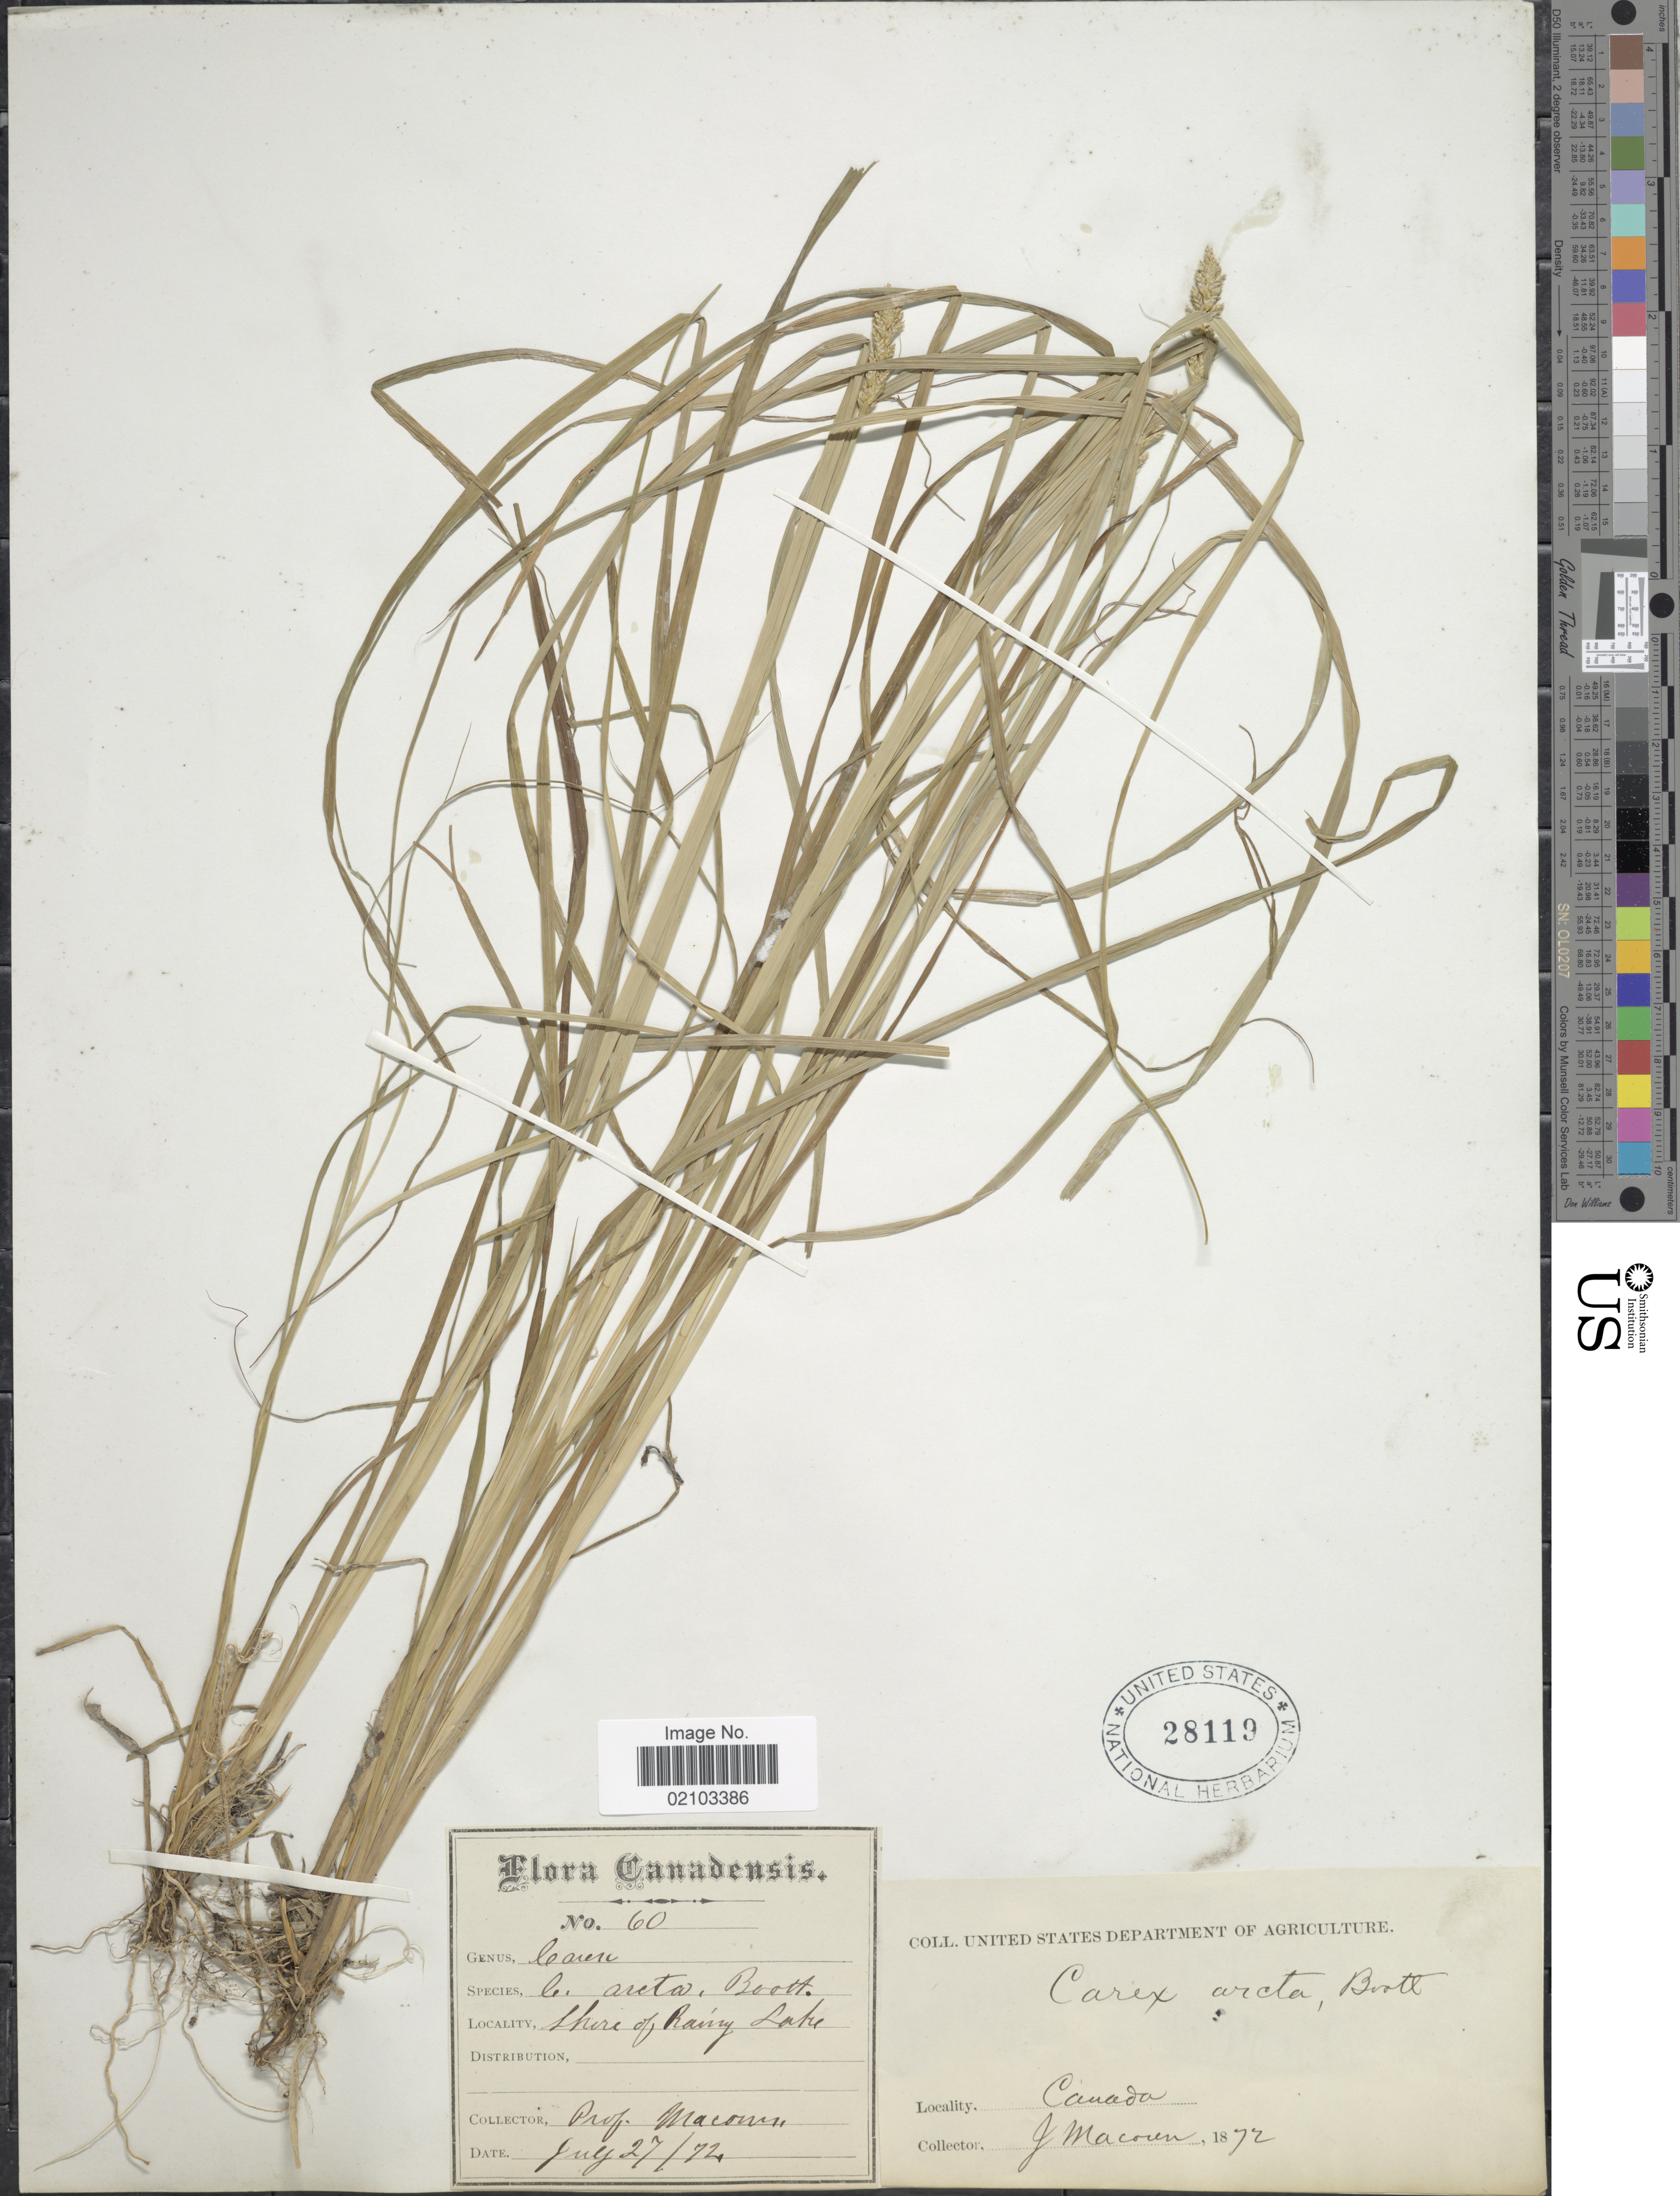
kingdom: Plantae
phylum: Tracheophyta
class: Liliopsida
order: Poales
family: Cyperaceae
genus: Carex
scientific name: Carex arcta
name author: Boott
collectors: J. Macoun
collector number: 60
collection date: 1872-07-27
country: Canada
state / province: Ontario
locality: Shore of Rainy Lake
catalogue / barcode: US 28119